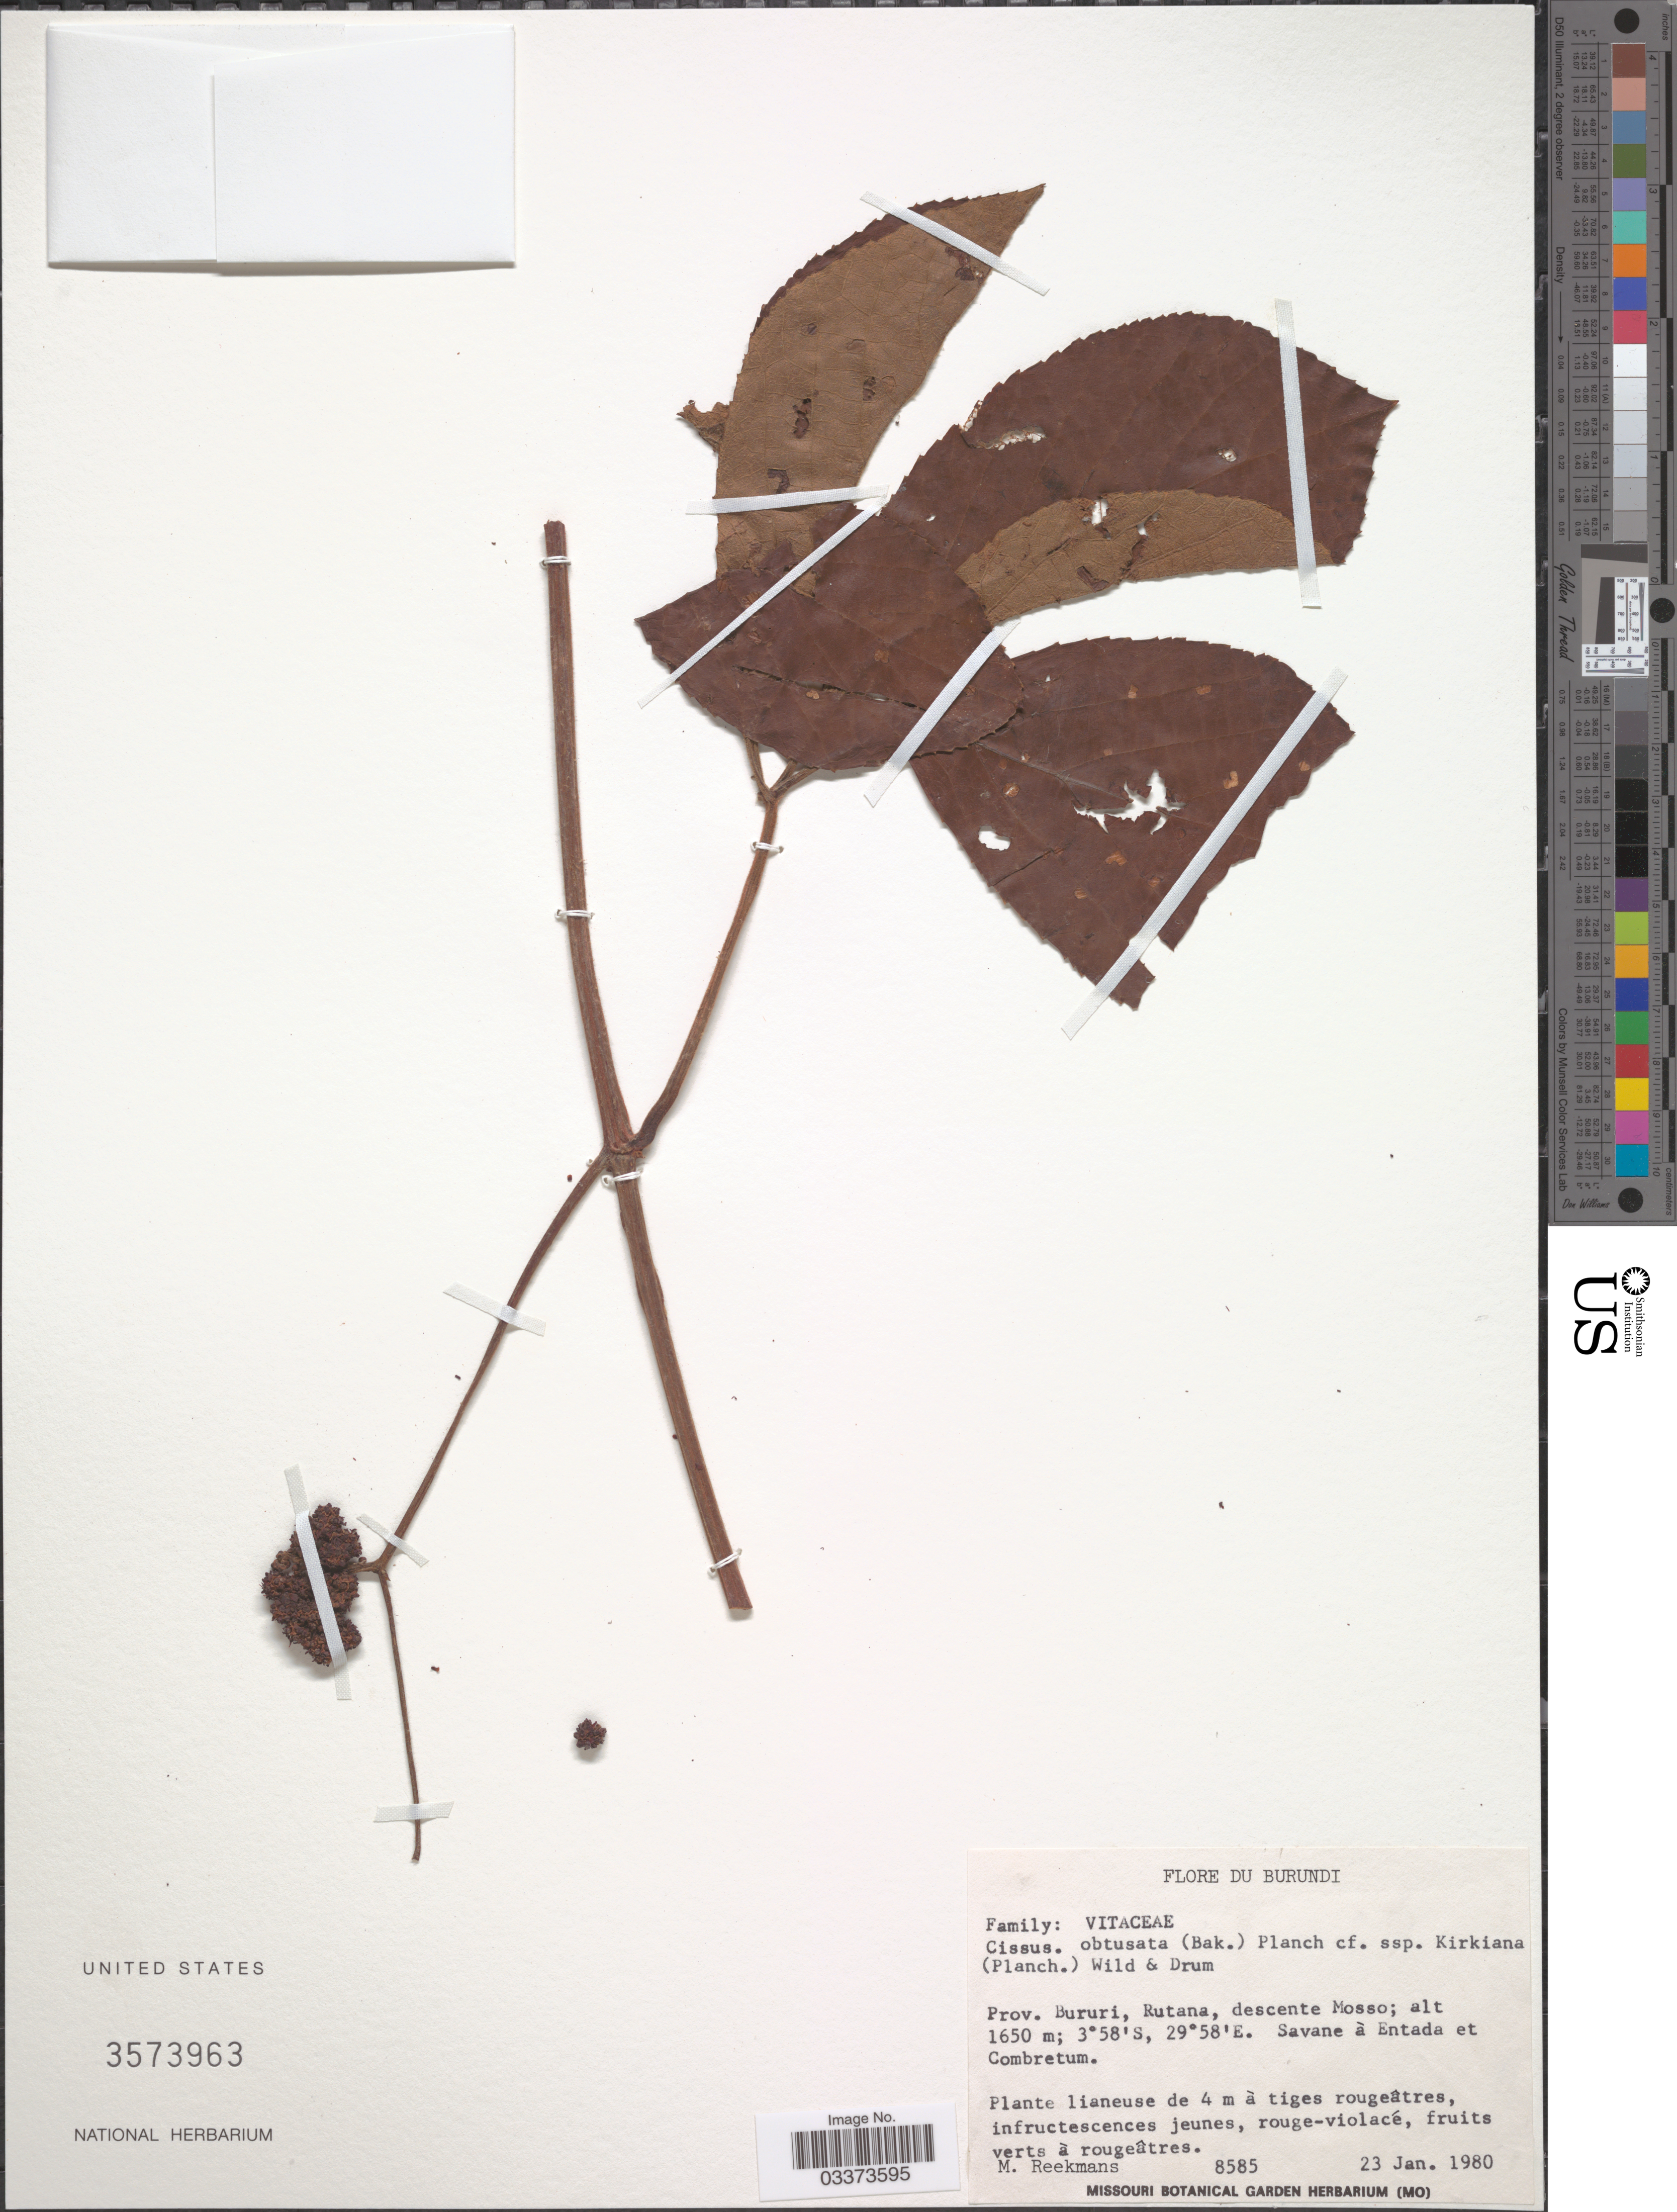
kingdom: Plantae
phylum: Tracheophyta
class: Magnoliopsida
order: Vitales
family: Vitaceae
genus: Cissus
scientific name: Cissus obtusata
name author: Benth.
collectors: M. Reekmans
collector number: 8585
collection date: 1980-01-23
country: Burundi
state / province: Bururi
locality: Rutana, descente Mosso. Savane à Entada et Combretum.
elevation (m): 1650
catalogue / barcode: US 3573963